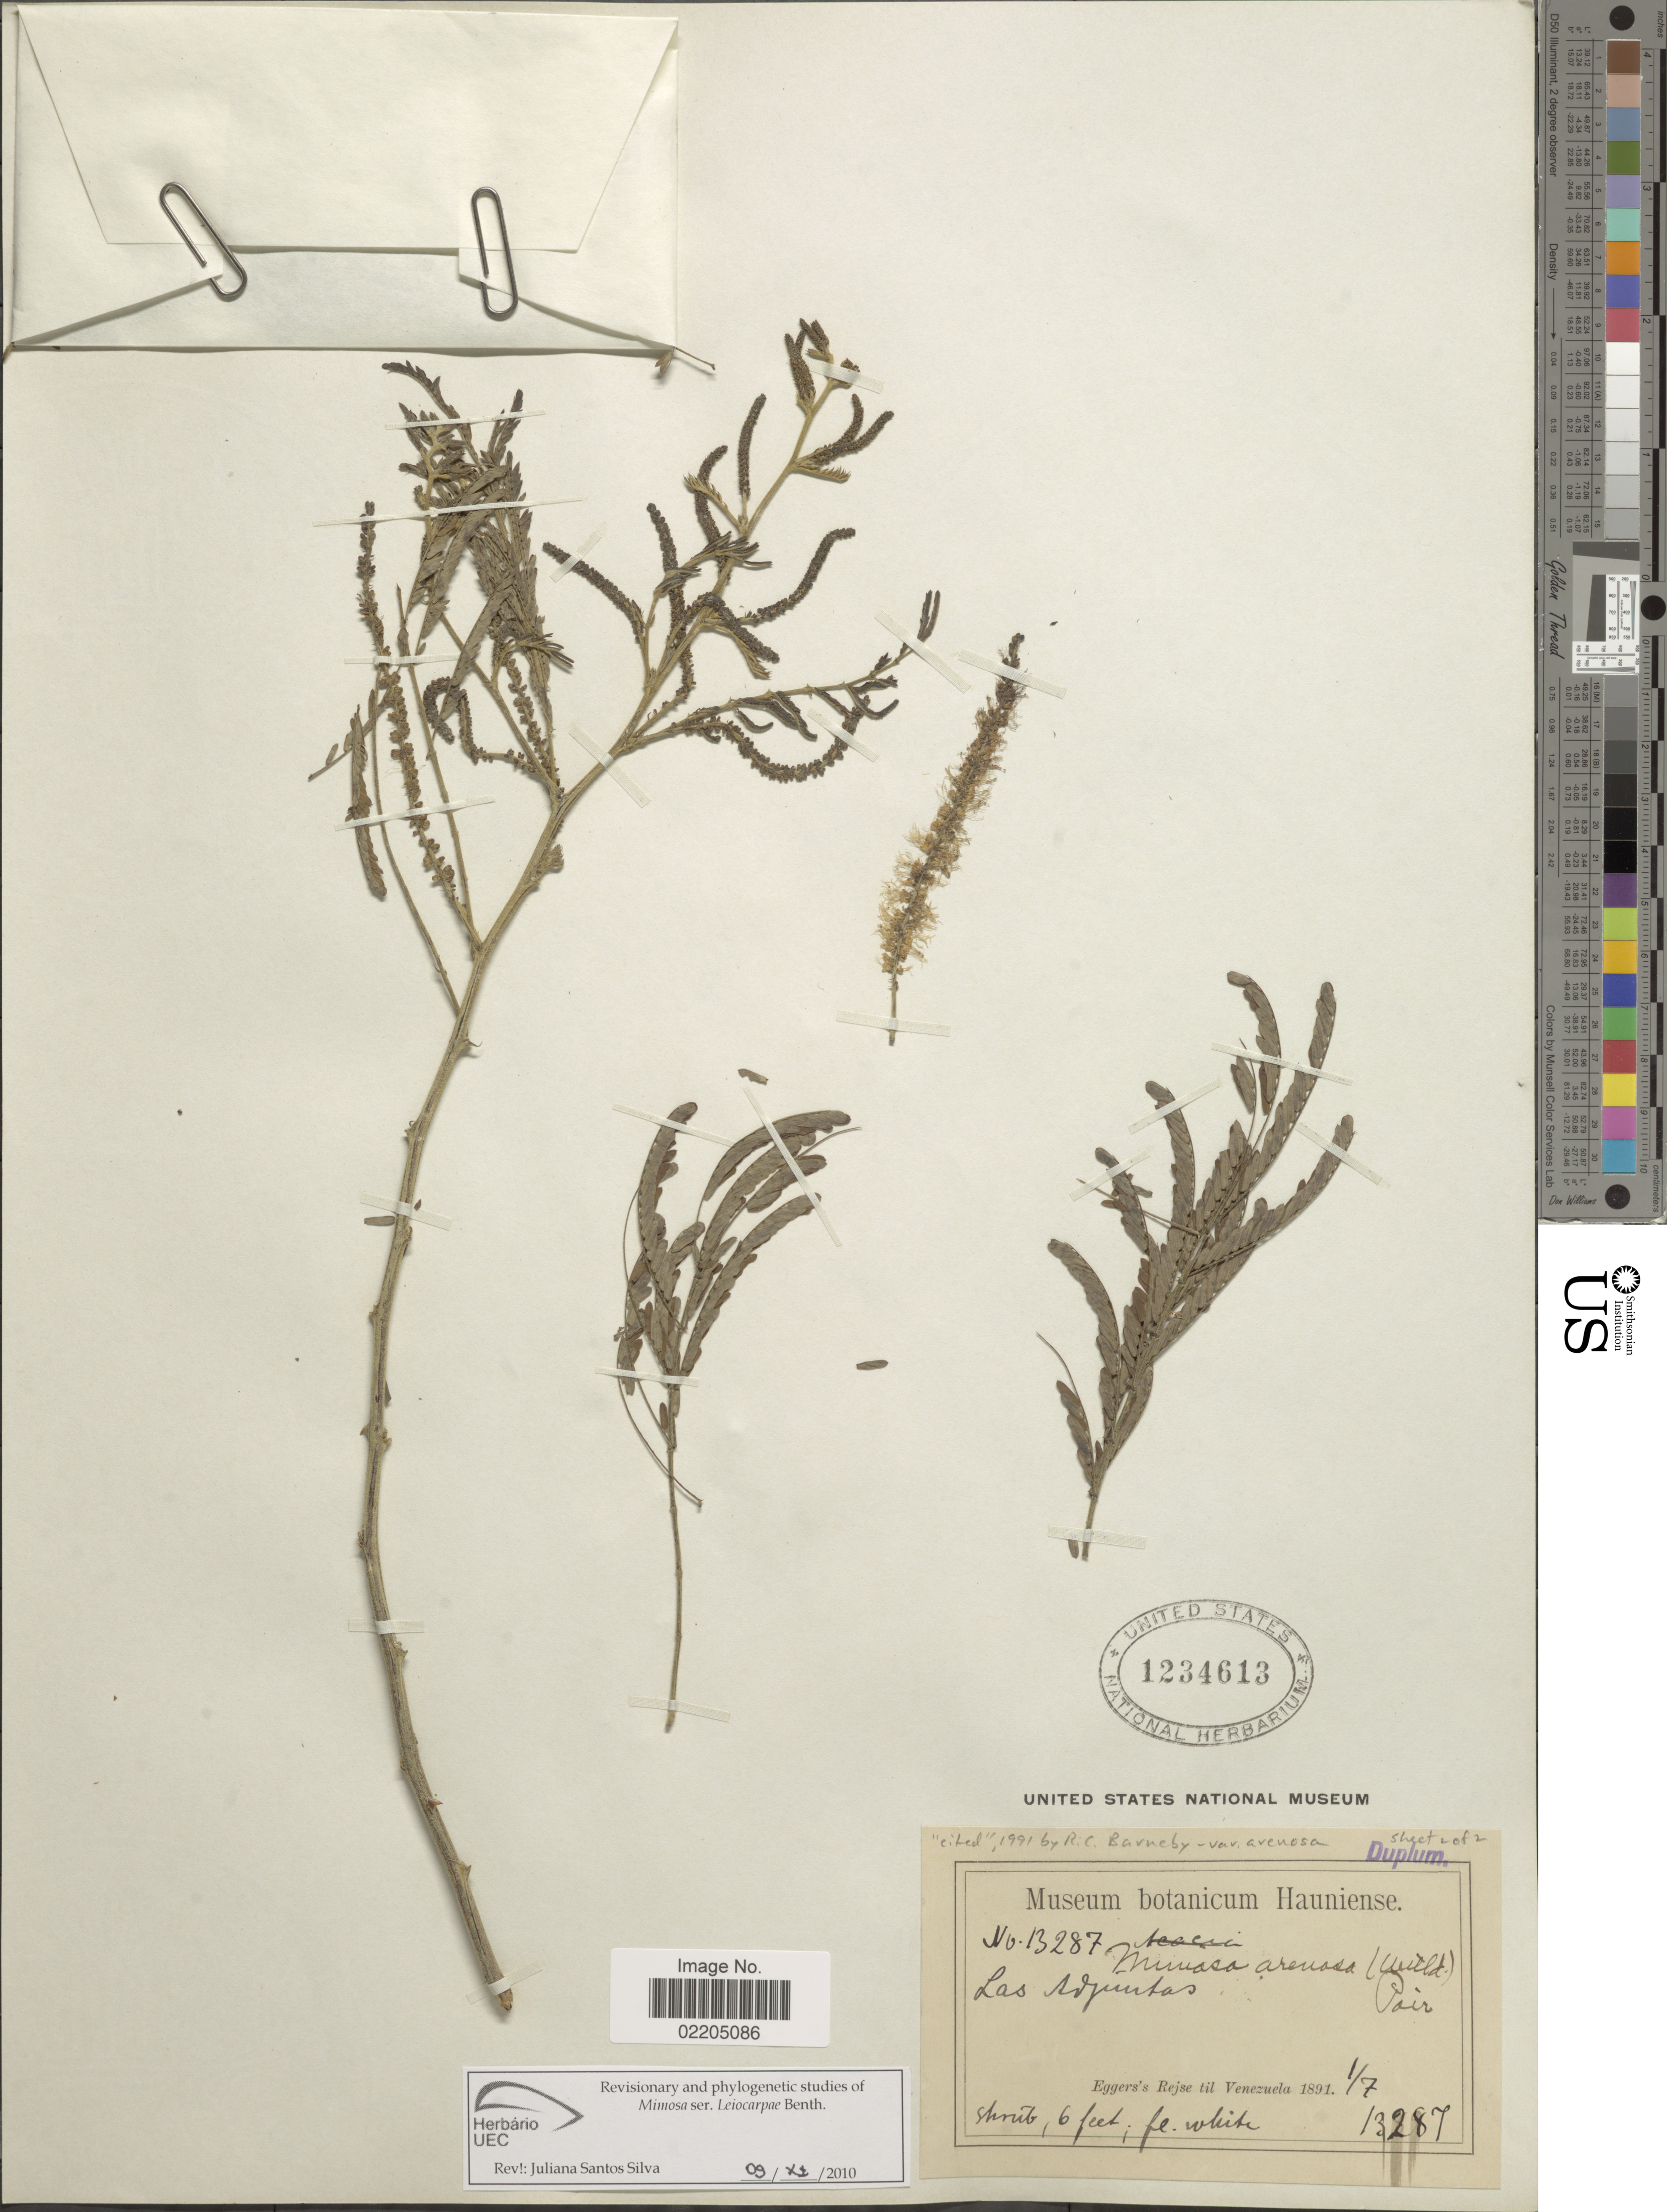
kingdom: Plantae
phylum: Tracheophyta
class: Magnoliopsida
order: Fabales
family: Fabaceae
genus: Mimosa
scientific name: Mimosa arenosa var. arenosa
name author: (Willd.) Poir.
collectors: -. Eggers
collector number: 13287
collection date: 1891-07-01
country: Venezuela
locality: Las Adjuntas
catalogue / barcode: US 1234613